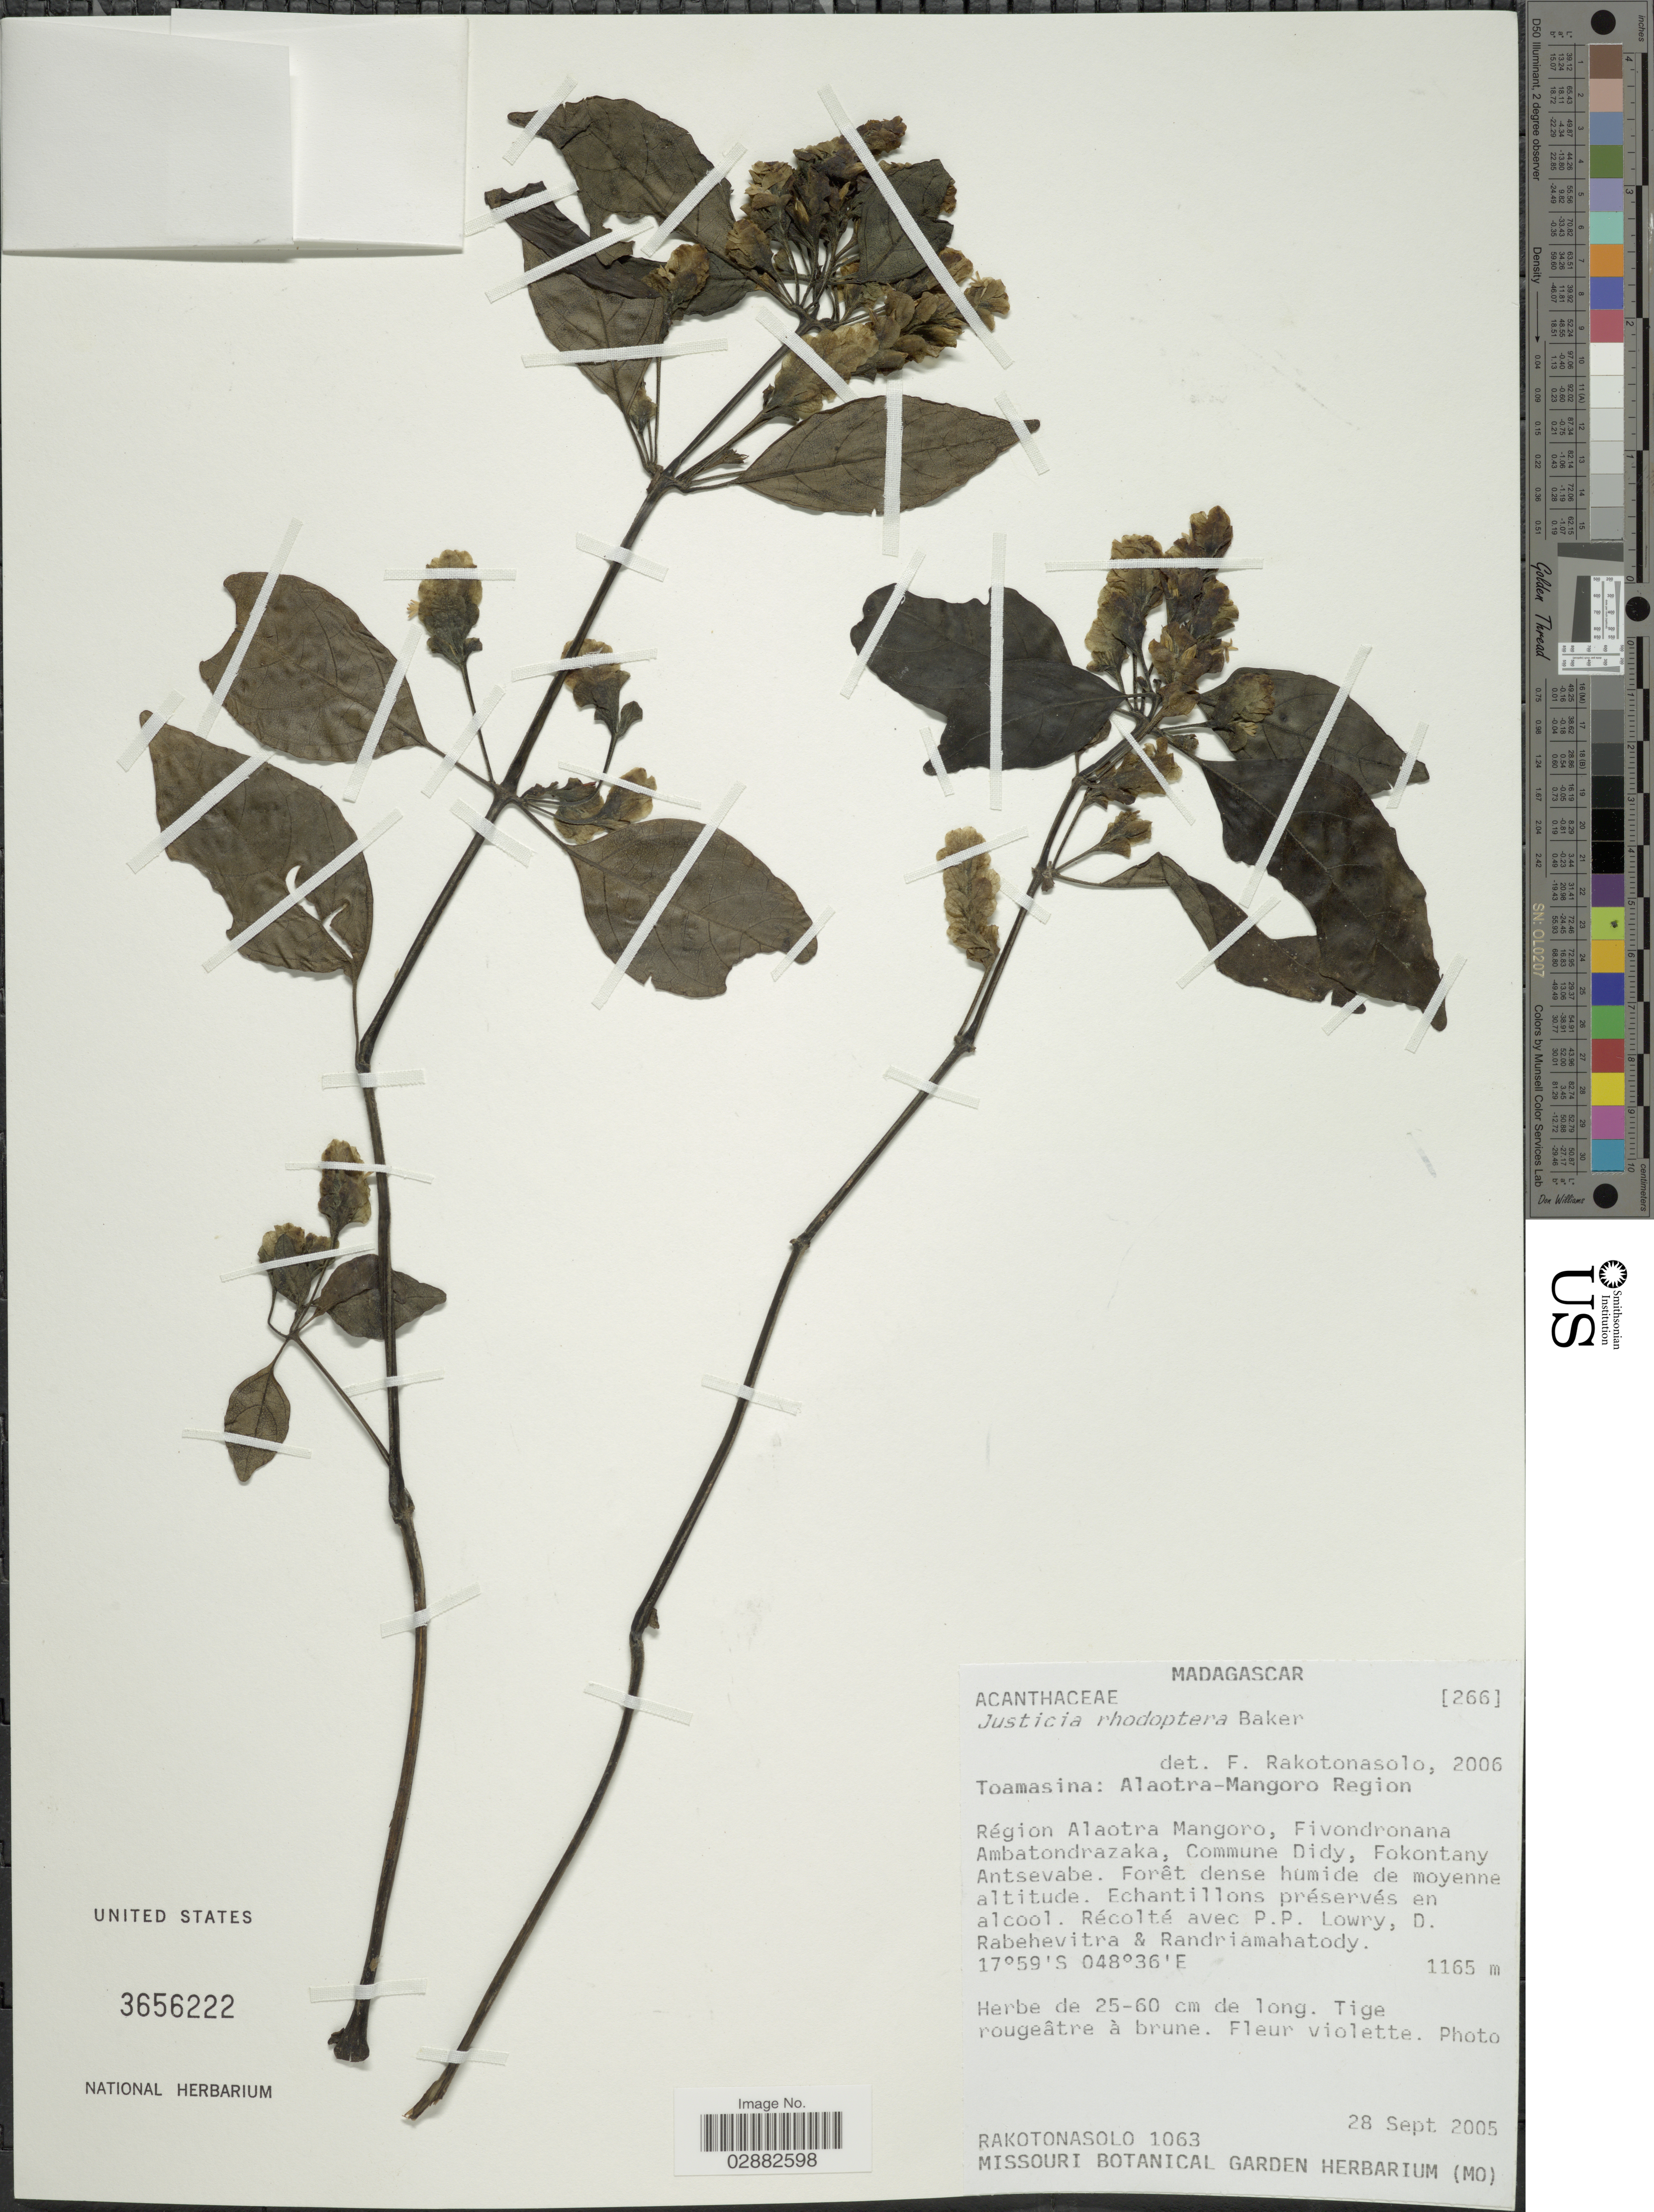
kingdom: Plantae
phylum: Tracheophyta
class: Magnoliopsida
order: Lamiales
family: Acanthaceae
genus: Justicia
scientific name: Justicia rhodoptera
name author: Baker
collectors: Rakotonasolo, P. Lowry, D. Rabehevitra & Randriamahatody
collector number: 1063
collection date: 2005-09-28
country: Madagascar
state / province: Alaotra Mangoro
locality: Alaotra-Mangoro Region, Région Alaotra Mangoro, Fivondronana Ambatondrazaka, Commune Didy, Fokontany Antsevabe.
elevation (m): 1165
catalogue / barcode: US 3656222